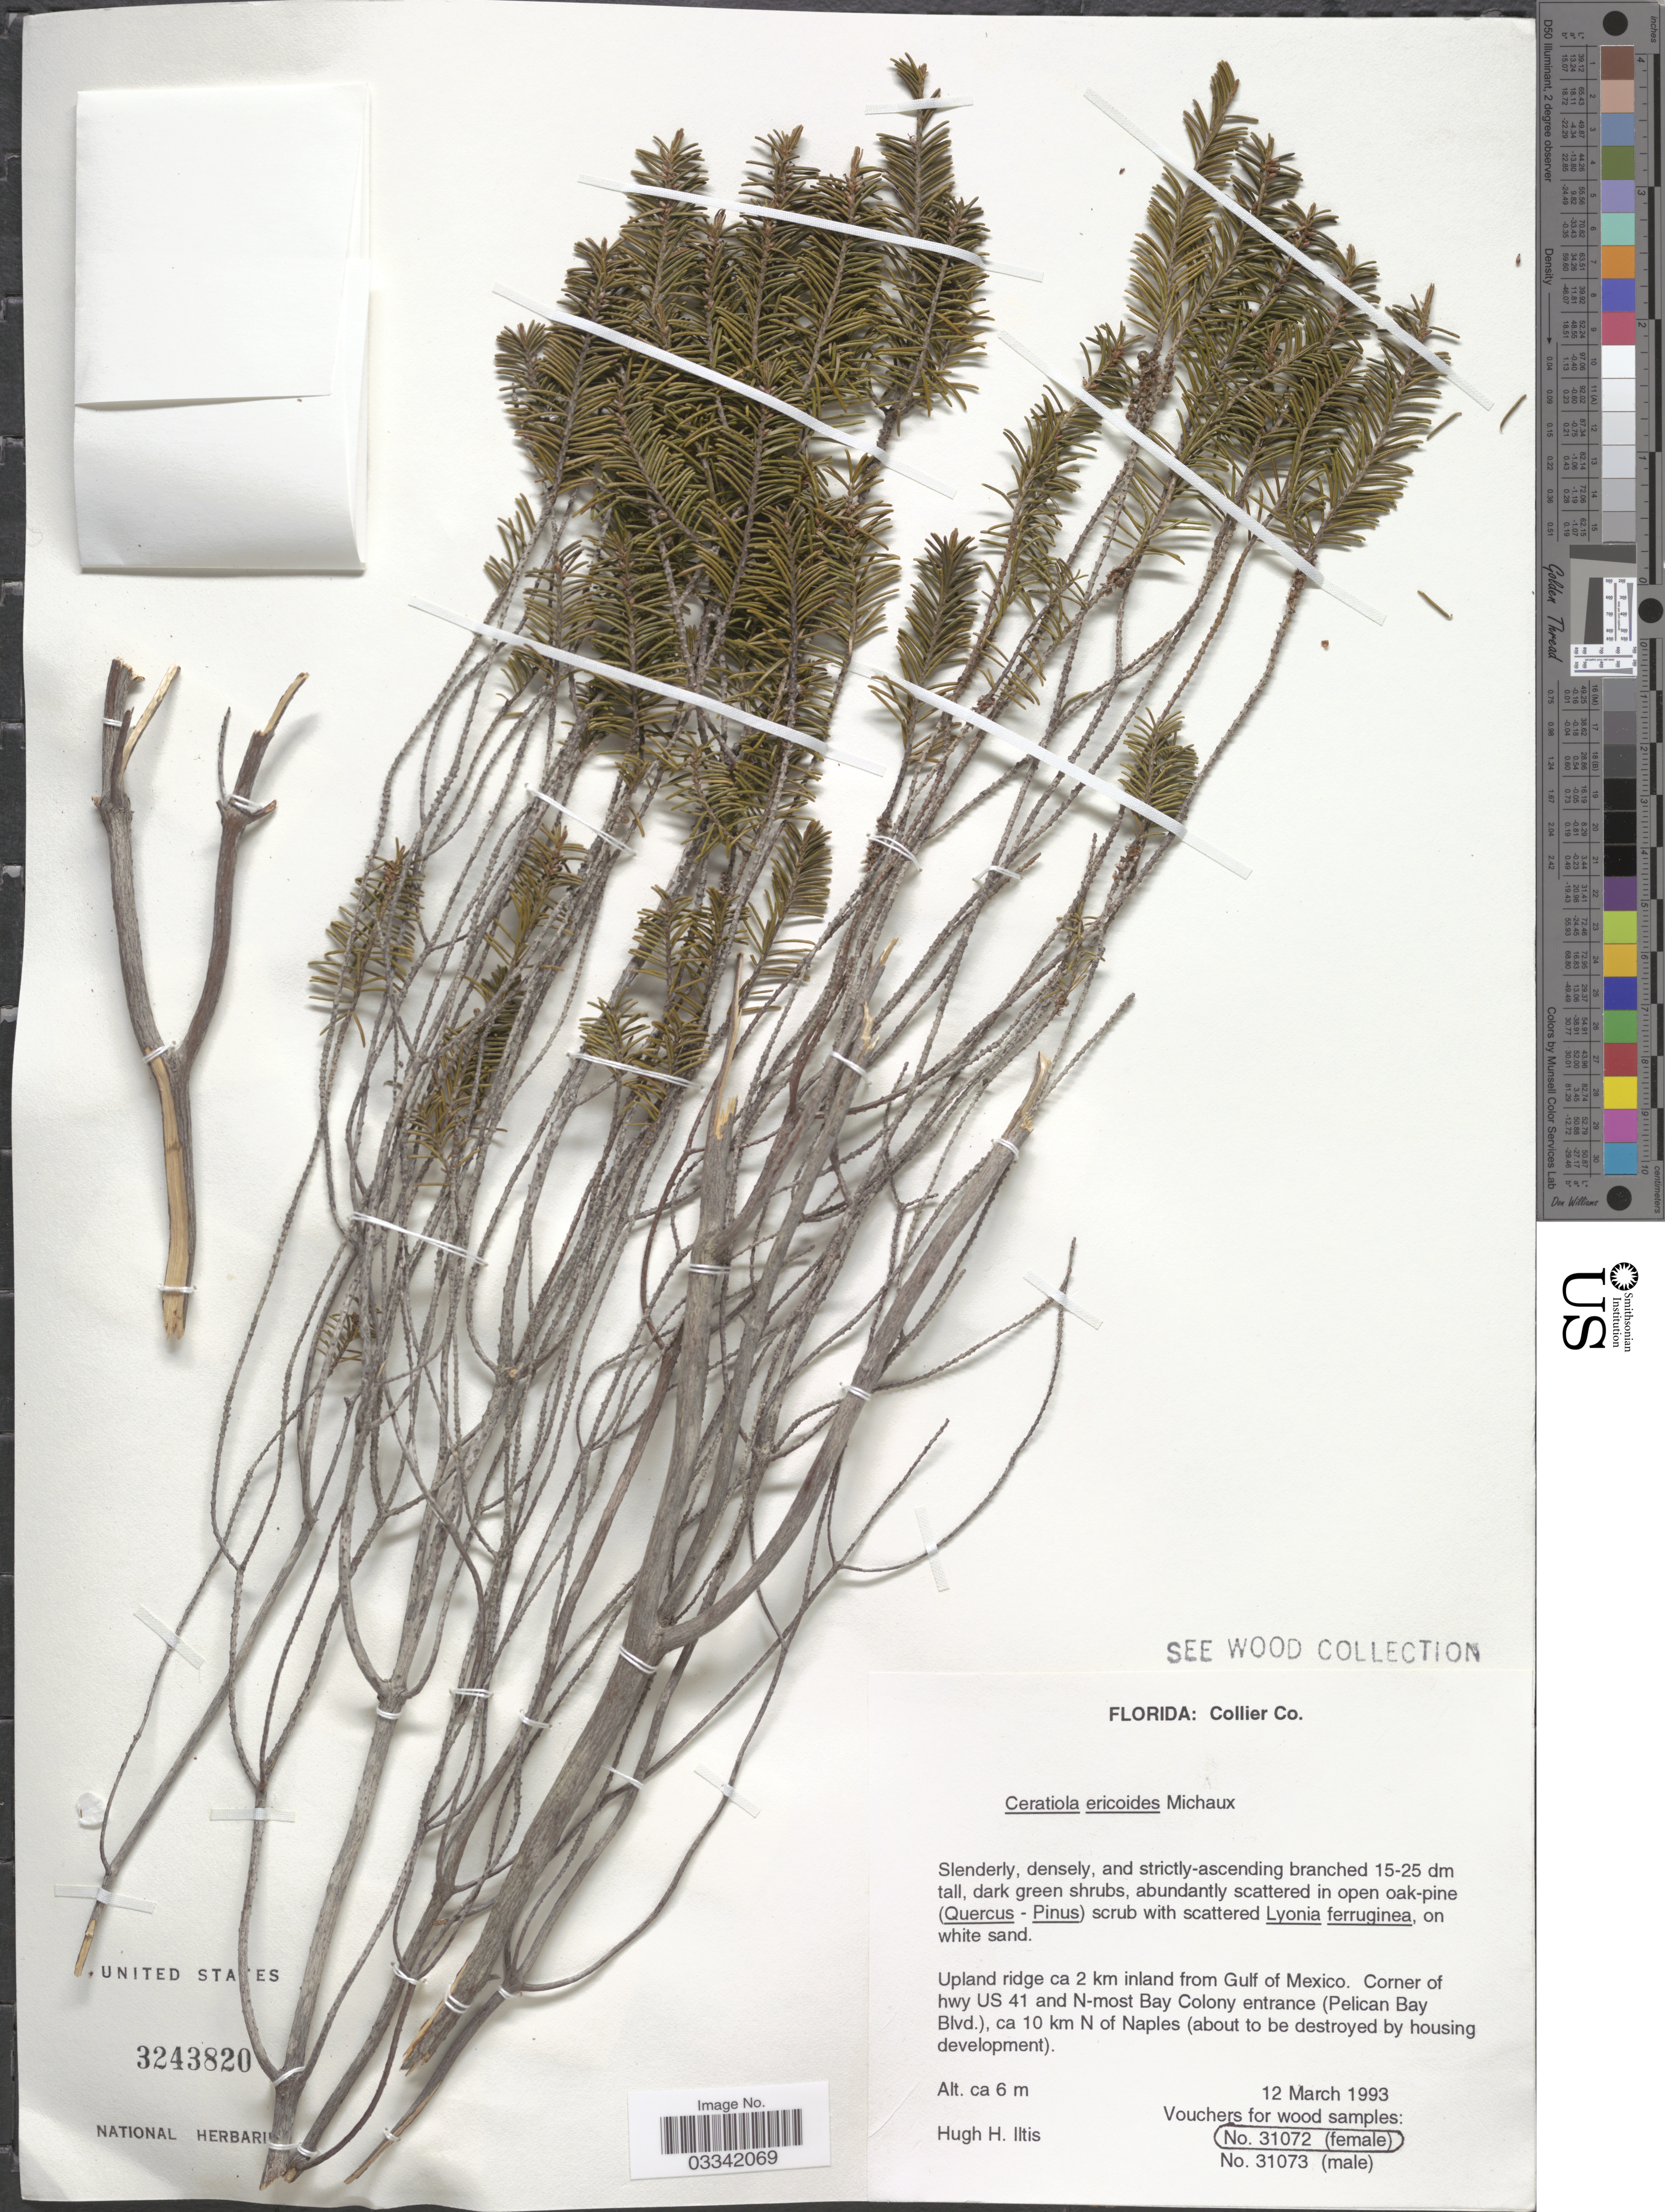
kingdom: Plantae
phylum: Tracheophyta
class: Magnoliopsida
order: Ericales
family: Ericaceae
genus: Ceratiola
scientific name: Ceratiola ericoides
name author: Michx.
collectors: H. H. Iltis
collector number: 31072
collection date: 1993-03-12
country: United States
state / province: Florida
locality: Collier Co., Upland ridge ca 2 km inland from Gulf of Mexico. Corner of hwy US 41 and N-most Bay Colony entrance (Pelican Bay Blvd.), ca 10 km N of Naples (about to be destroyed by housing development).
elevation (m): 6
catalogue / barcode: US 3243820